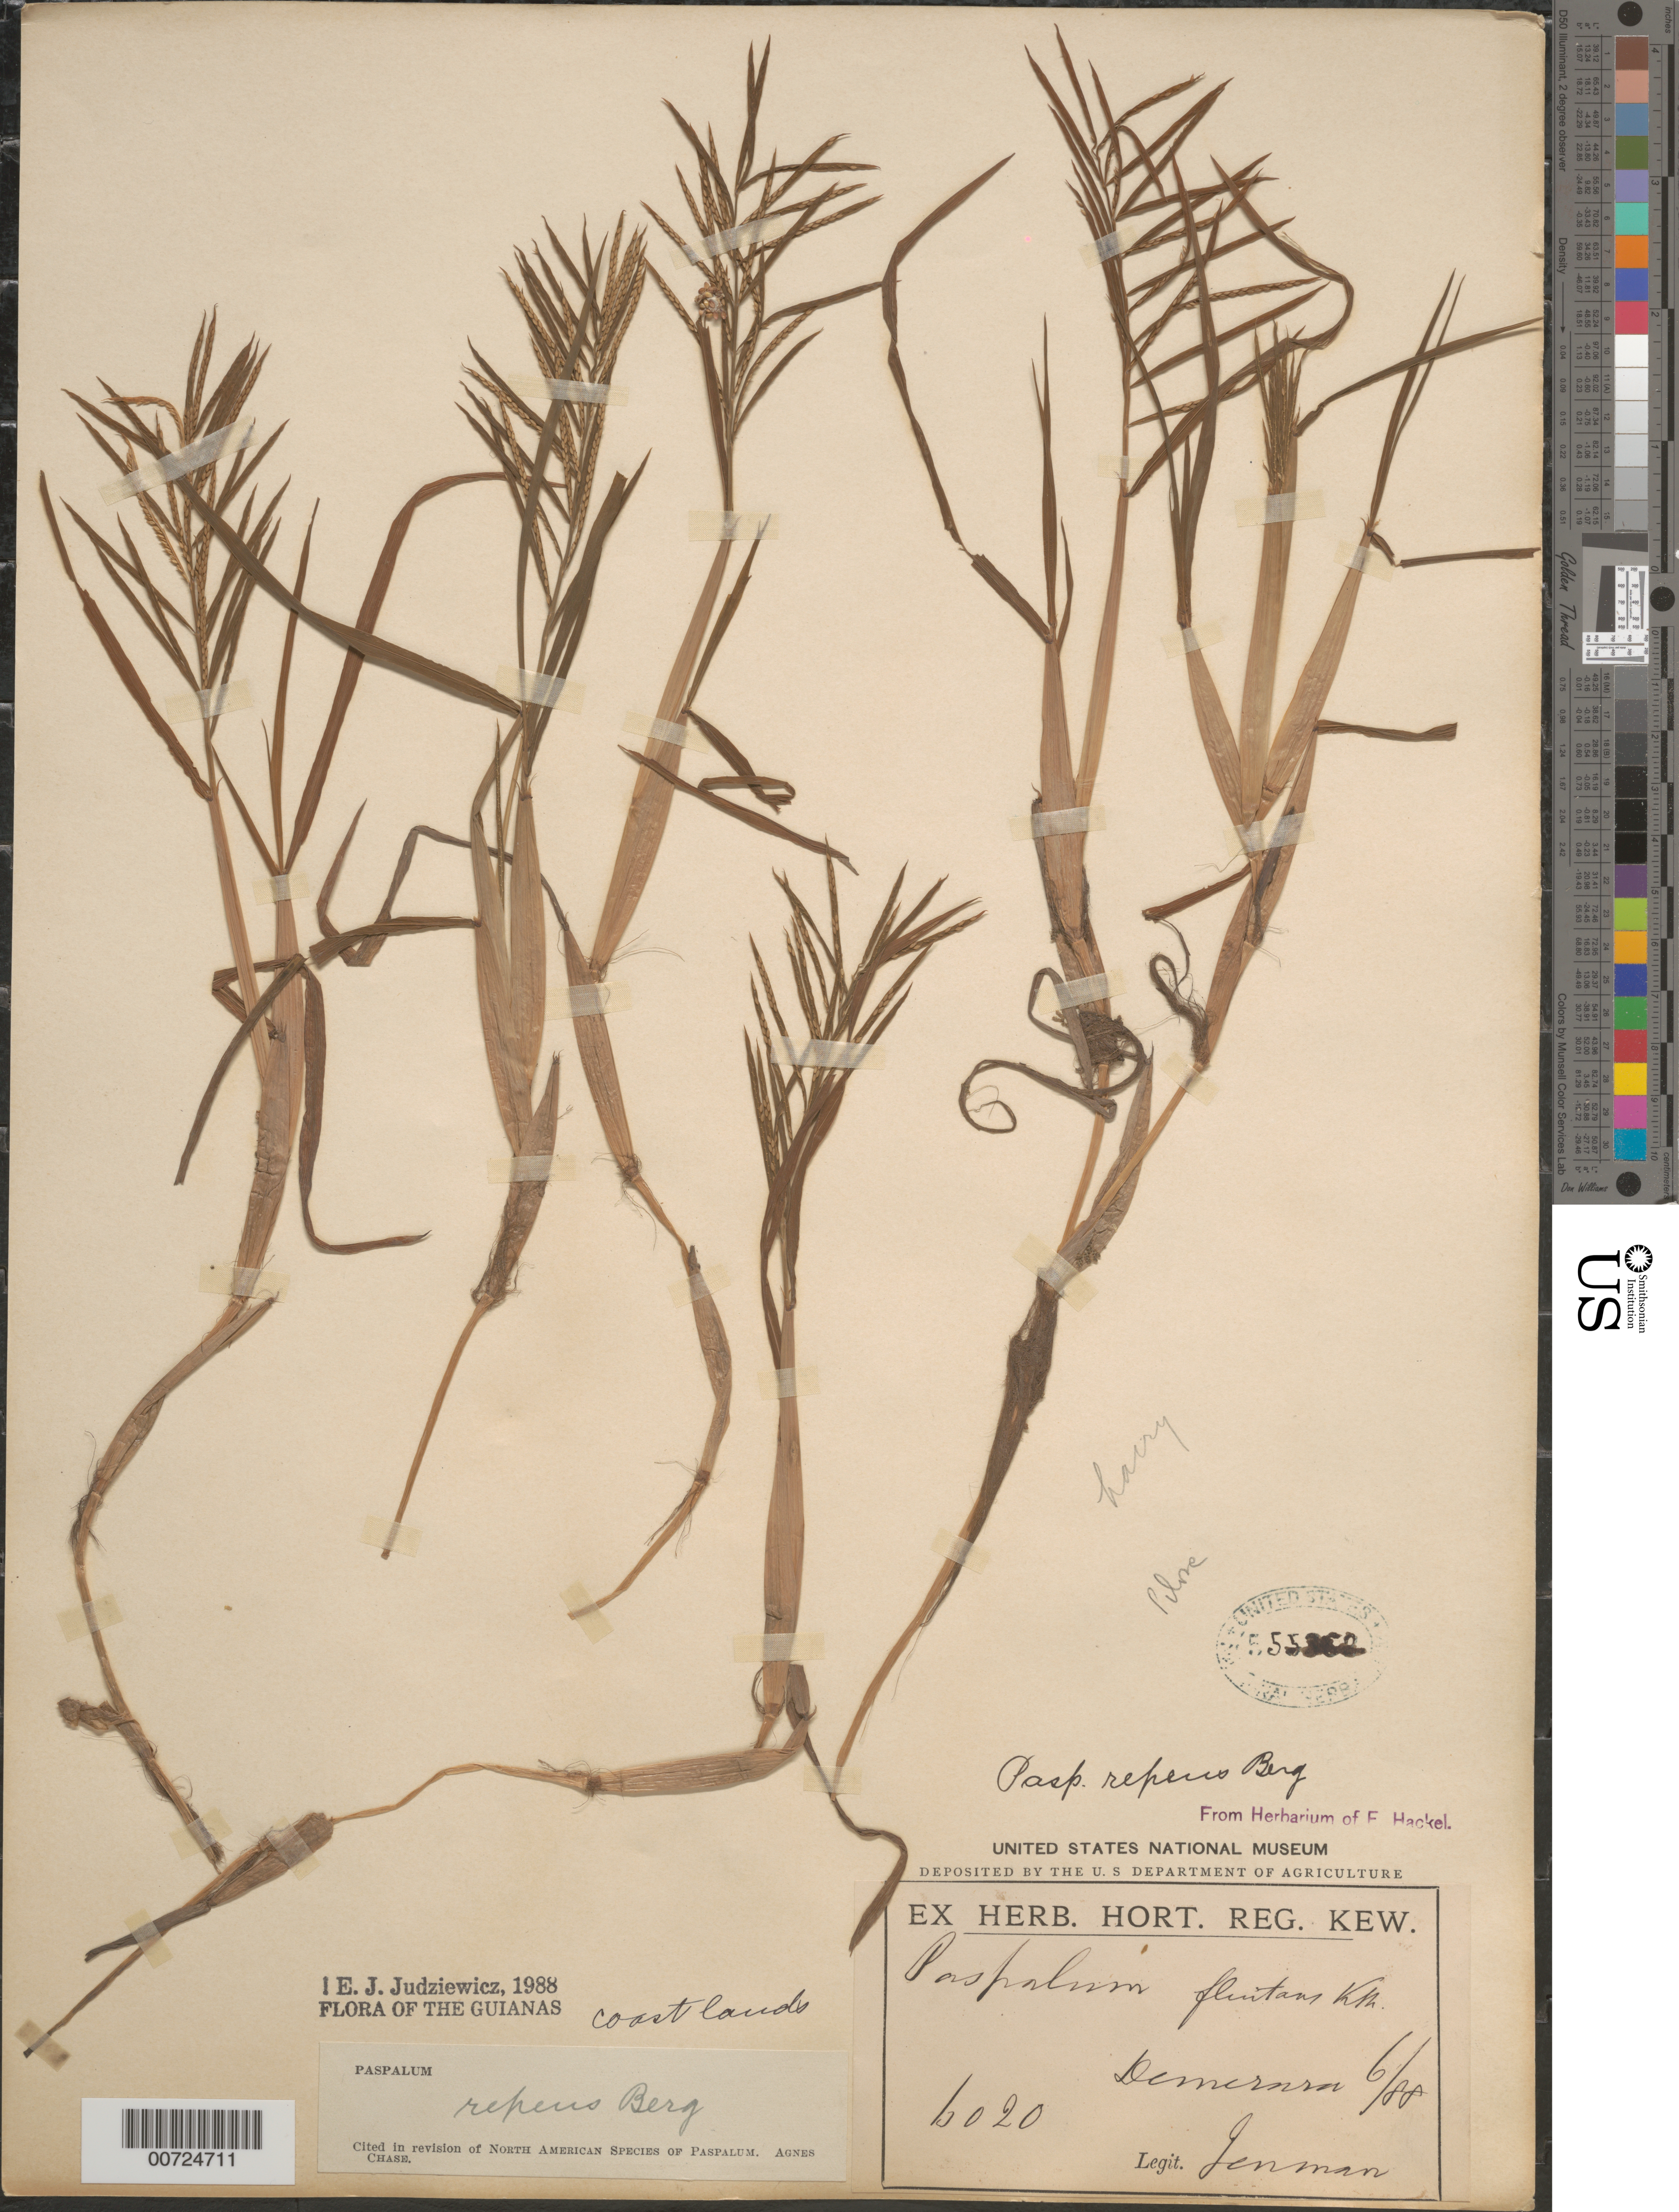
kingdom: Plantae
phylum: Tracheophyta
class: Liliopsida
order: Poales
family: Poaceae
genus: Paspalum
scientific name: Paspalum repens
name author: P.J. Bergius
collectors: -. Jenman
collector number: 6020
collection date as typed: Transcribed d/m/y: /6/88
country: Guyana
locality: Tha Guianas. Demerara.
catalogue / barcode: US 555360